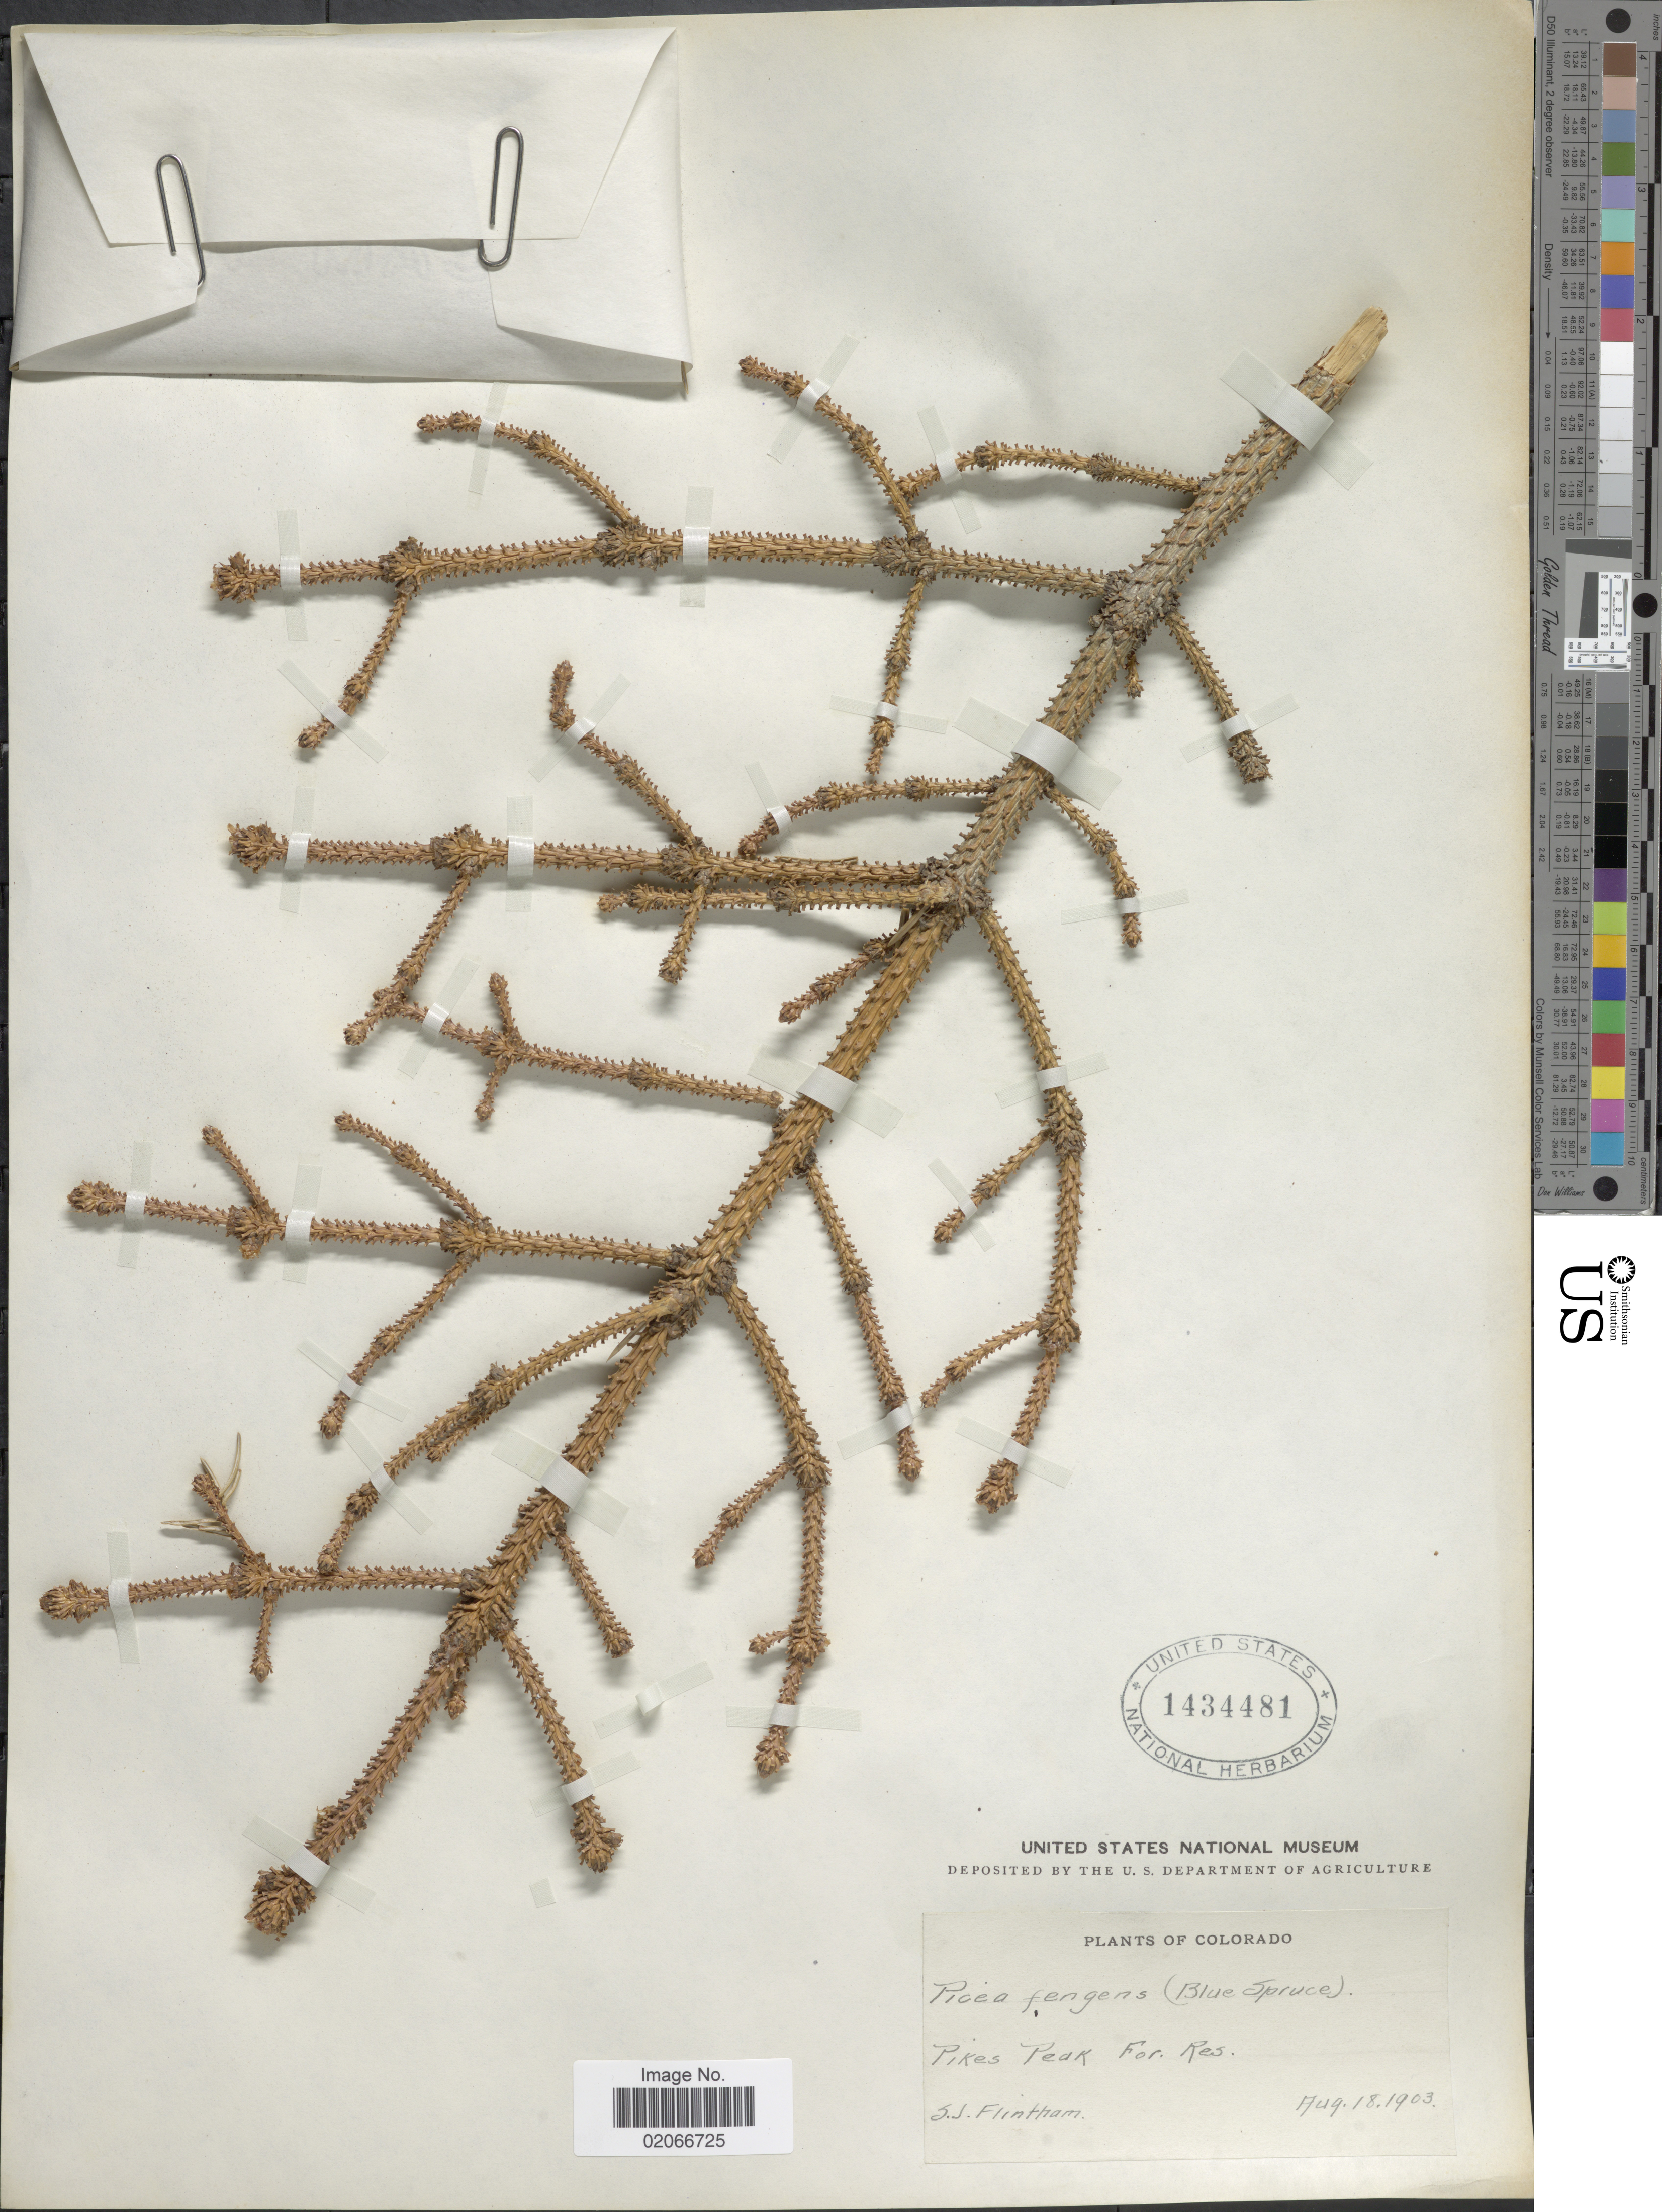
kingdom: Plantae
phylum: Tracheophyta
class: Pinopsida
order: Pinales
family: Pinaceae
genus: Picea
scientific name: Picea pungens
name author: Engelm.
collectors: S. Flintham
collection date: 1903-08-18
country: United States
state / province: Colorado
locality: Pikes Peak For. Res.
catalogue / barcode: US 1434481